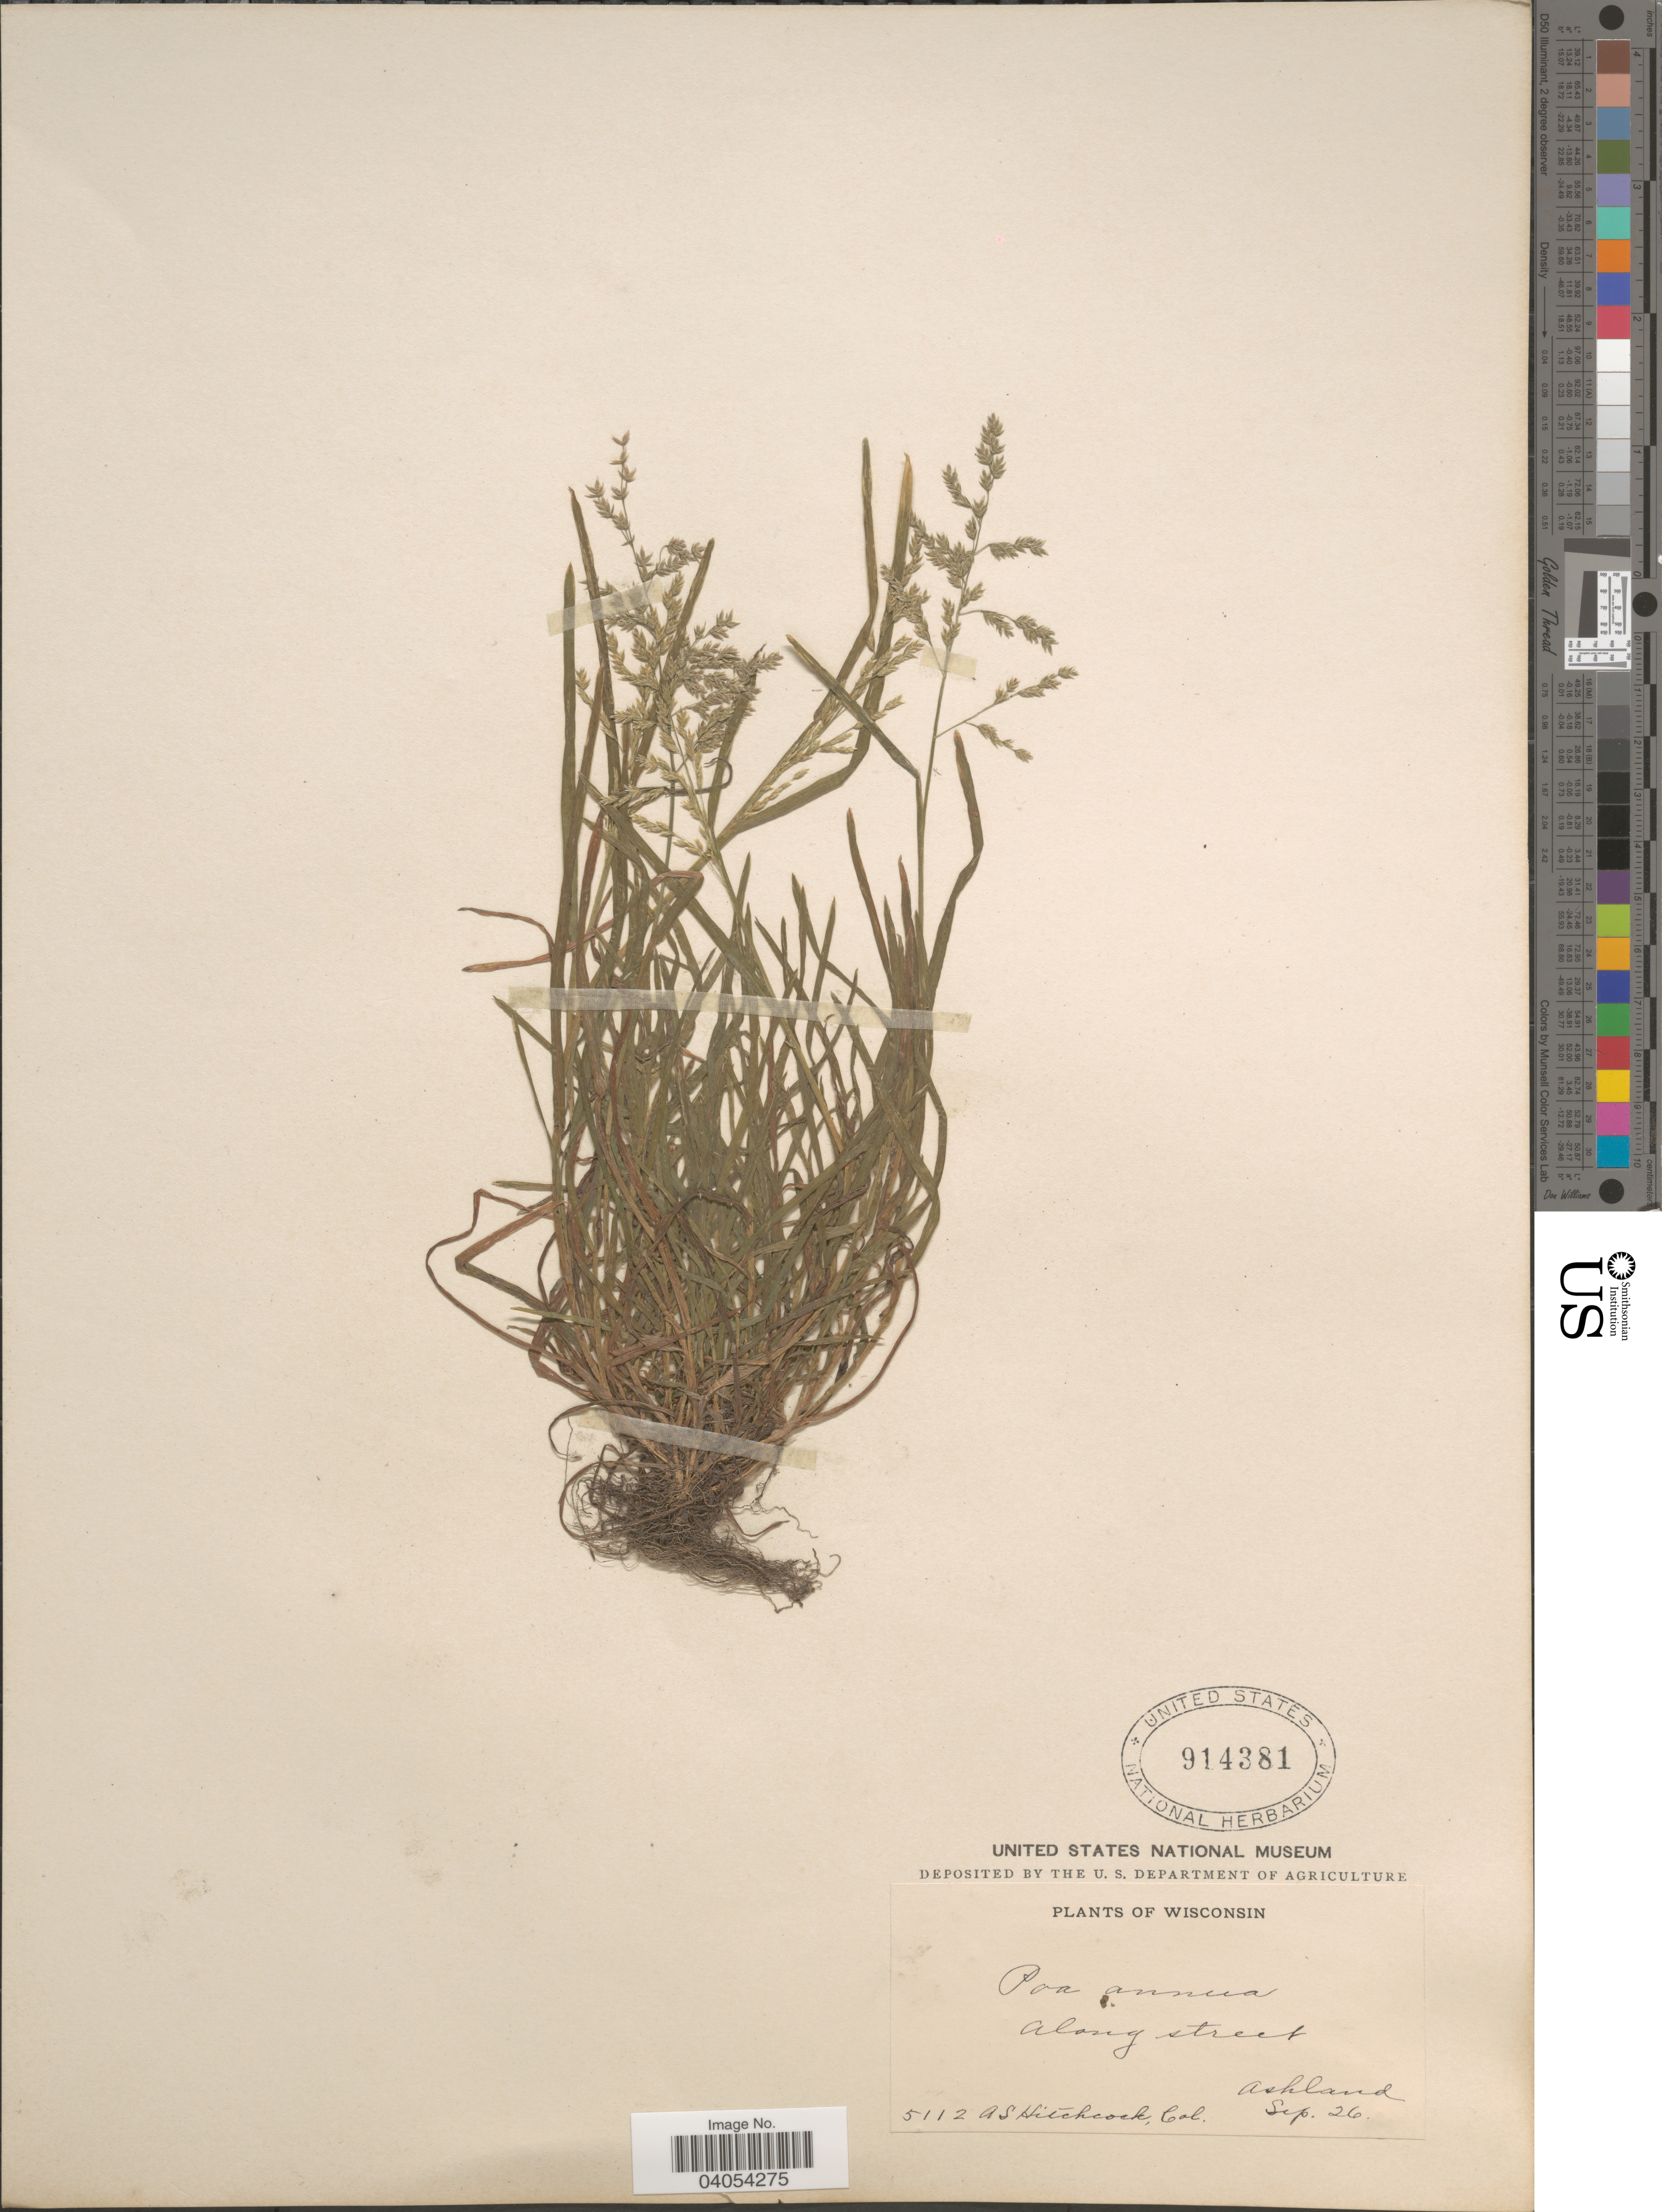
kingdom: Plantae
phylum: Tracheophyta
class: Liliopsida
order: Poales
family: Poaceae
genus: Poa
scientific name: Poa annua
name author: L.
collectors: A. S. Hitchcock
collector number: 5112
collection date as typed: Transcribed d/m/y: /9/26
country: United States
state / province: Wisconsin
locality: Ashland.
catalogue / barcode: US 914381